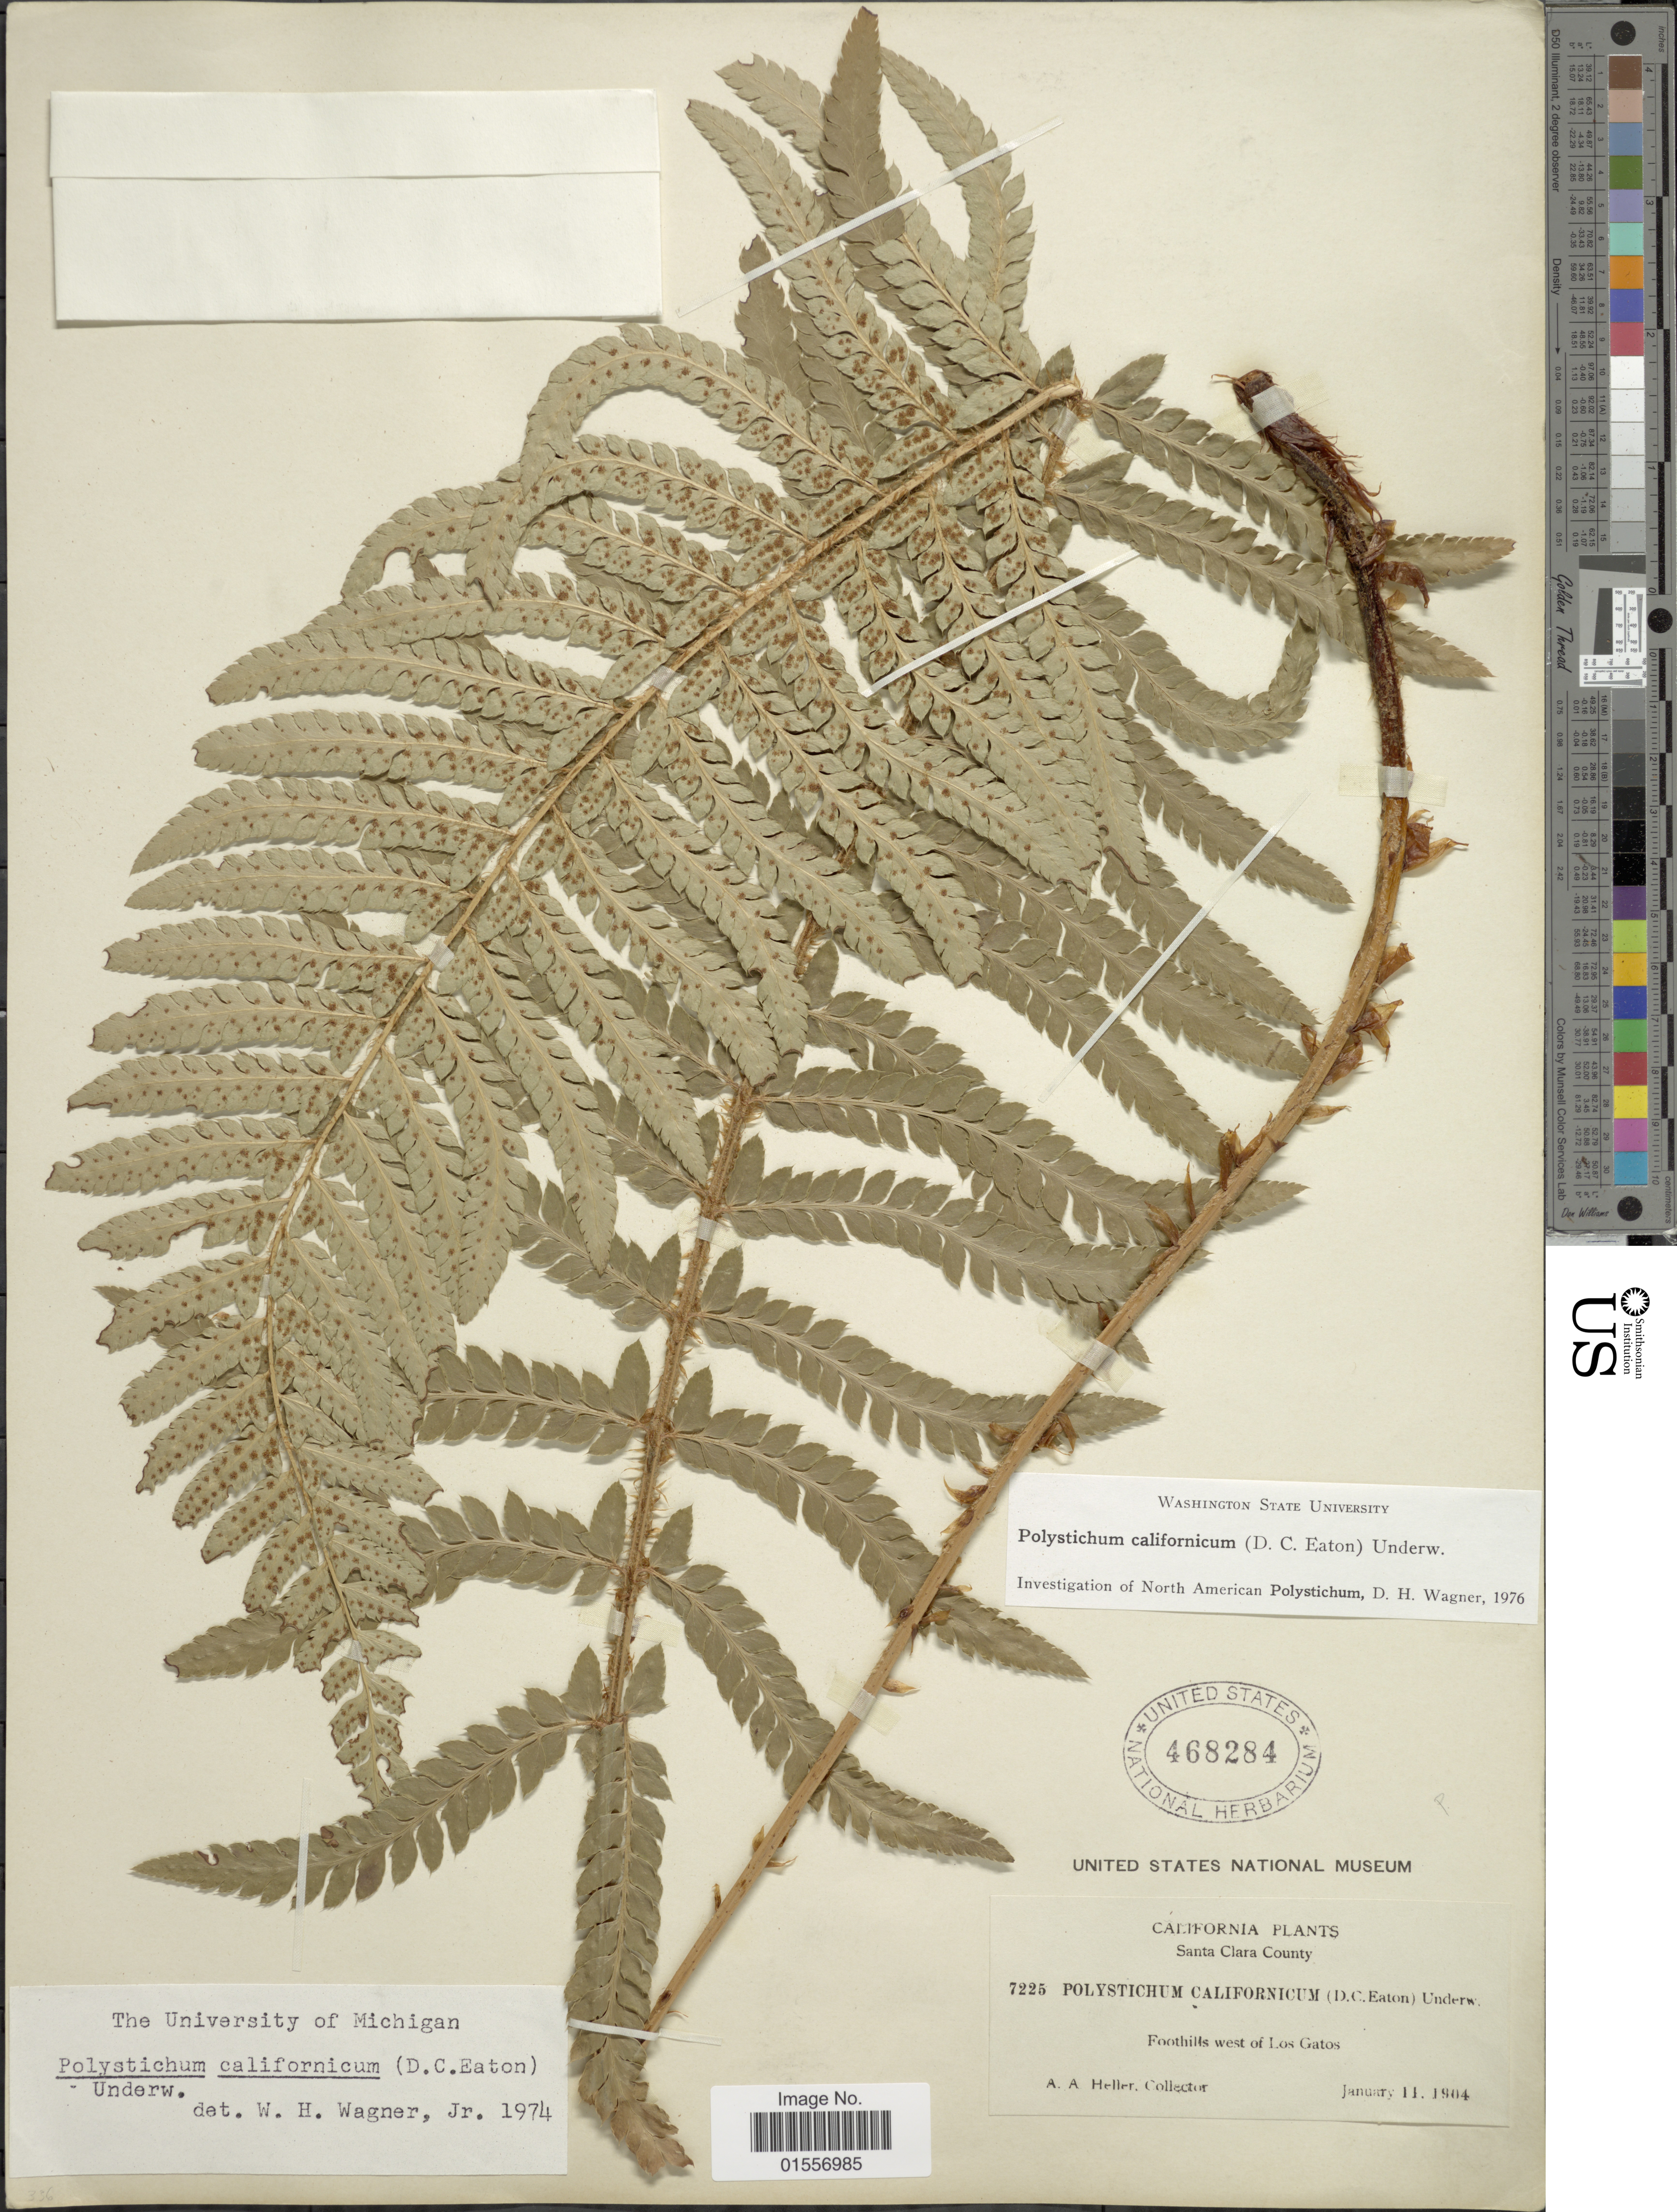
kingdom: Plantae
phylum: Tracheophyta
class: Polypodiopsida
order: Polypodiales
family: Dryopteridaceae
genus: Polystichum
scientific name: Polystichum californicum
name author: (D.C. Eaton) Diels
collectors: A. A. Heller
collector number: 7225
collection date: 1904-01-11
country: United States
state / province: California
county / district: Santa Clara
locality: Santa Clara County, Foothills west of Los Gatos.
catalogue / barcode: US 468284